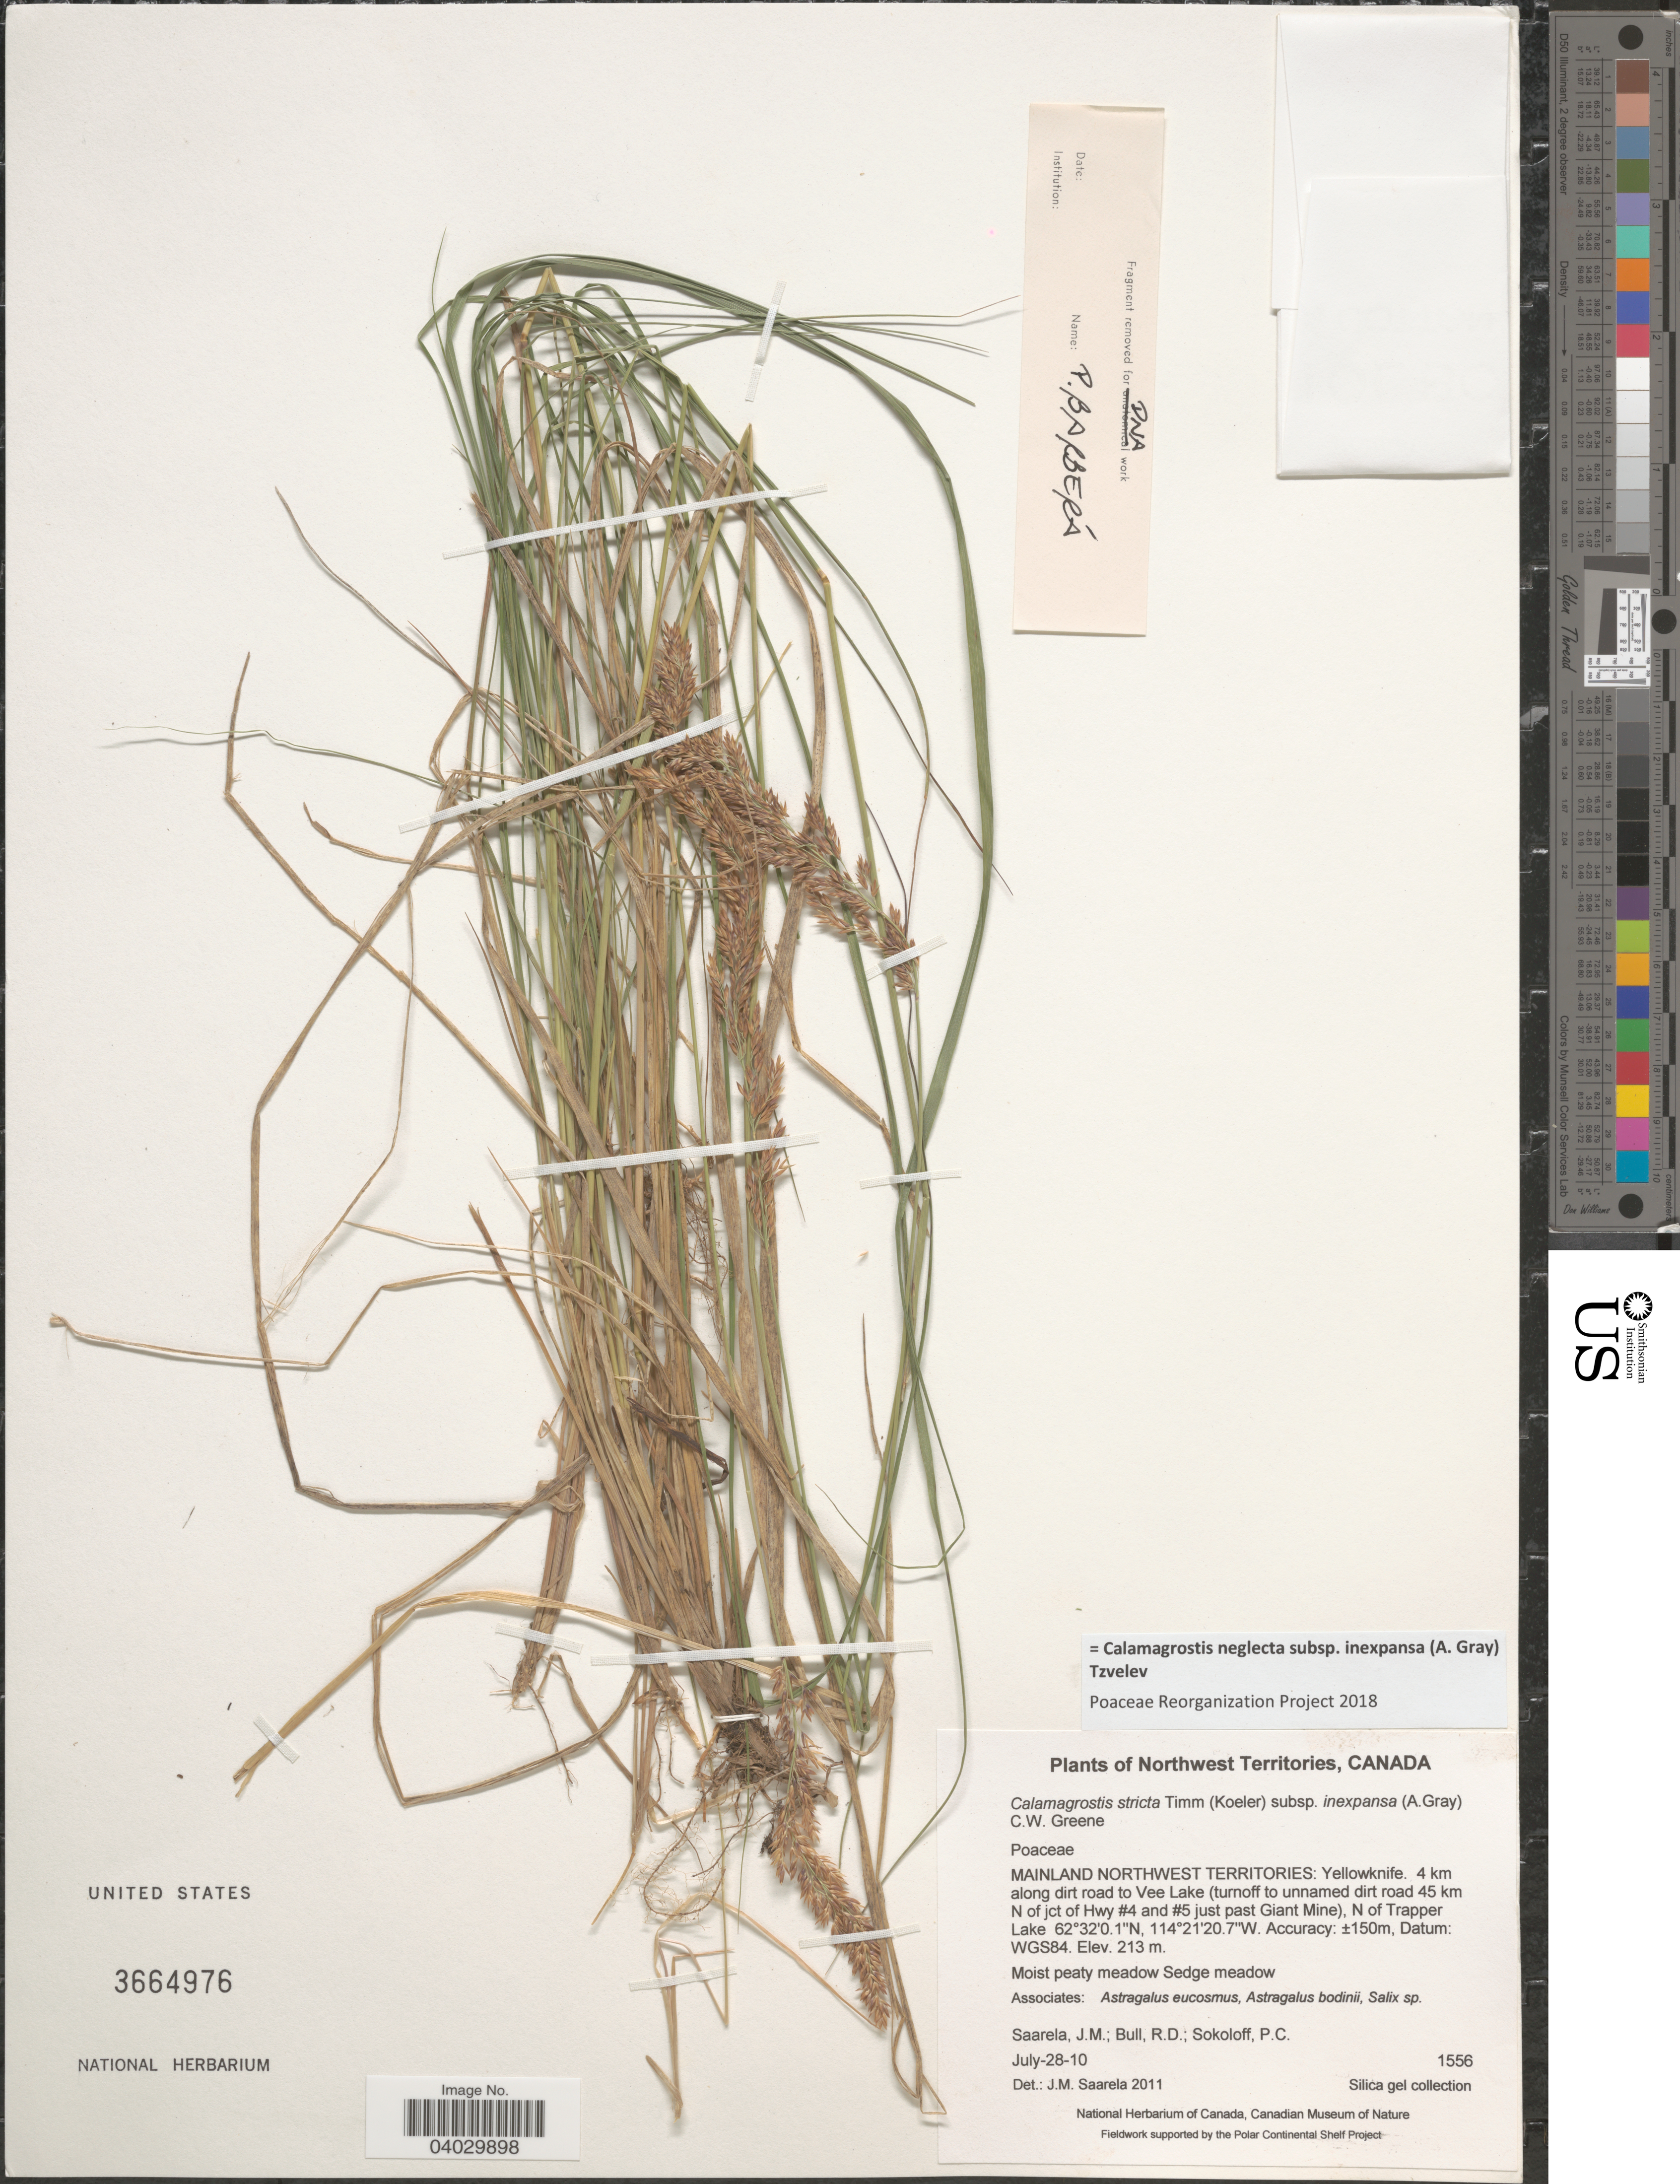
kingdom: Plantae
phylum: Tracheophyta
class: Liliopsida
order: Poales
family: Poaceae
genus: Calamagrostis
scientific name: Calamagrostis neglecta subsp. inexpansa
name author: (A. Gray) Tzvelev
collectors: J. Saarela, R. Bull & P. Sokoloff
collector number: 1556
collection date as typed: Transcribed d/m/y: 28/7/10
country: Canada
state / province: Northwest Territories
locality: Mainland Northwest Territories: yellowknife. 4 km along dirt road to Vee Lake (turnoff to unnamed dirt road 45 km N of jct of Hwy #4 and #5 just past Giant Mine), N of Trapper Lake. WGS84.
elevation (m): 150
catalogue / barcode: US 3664976